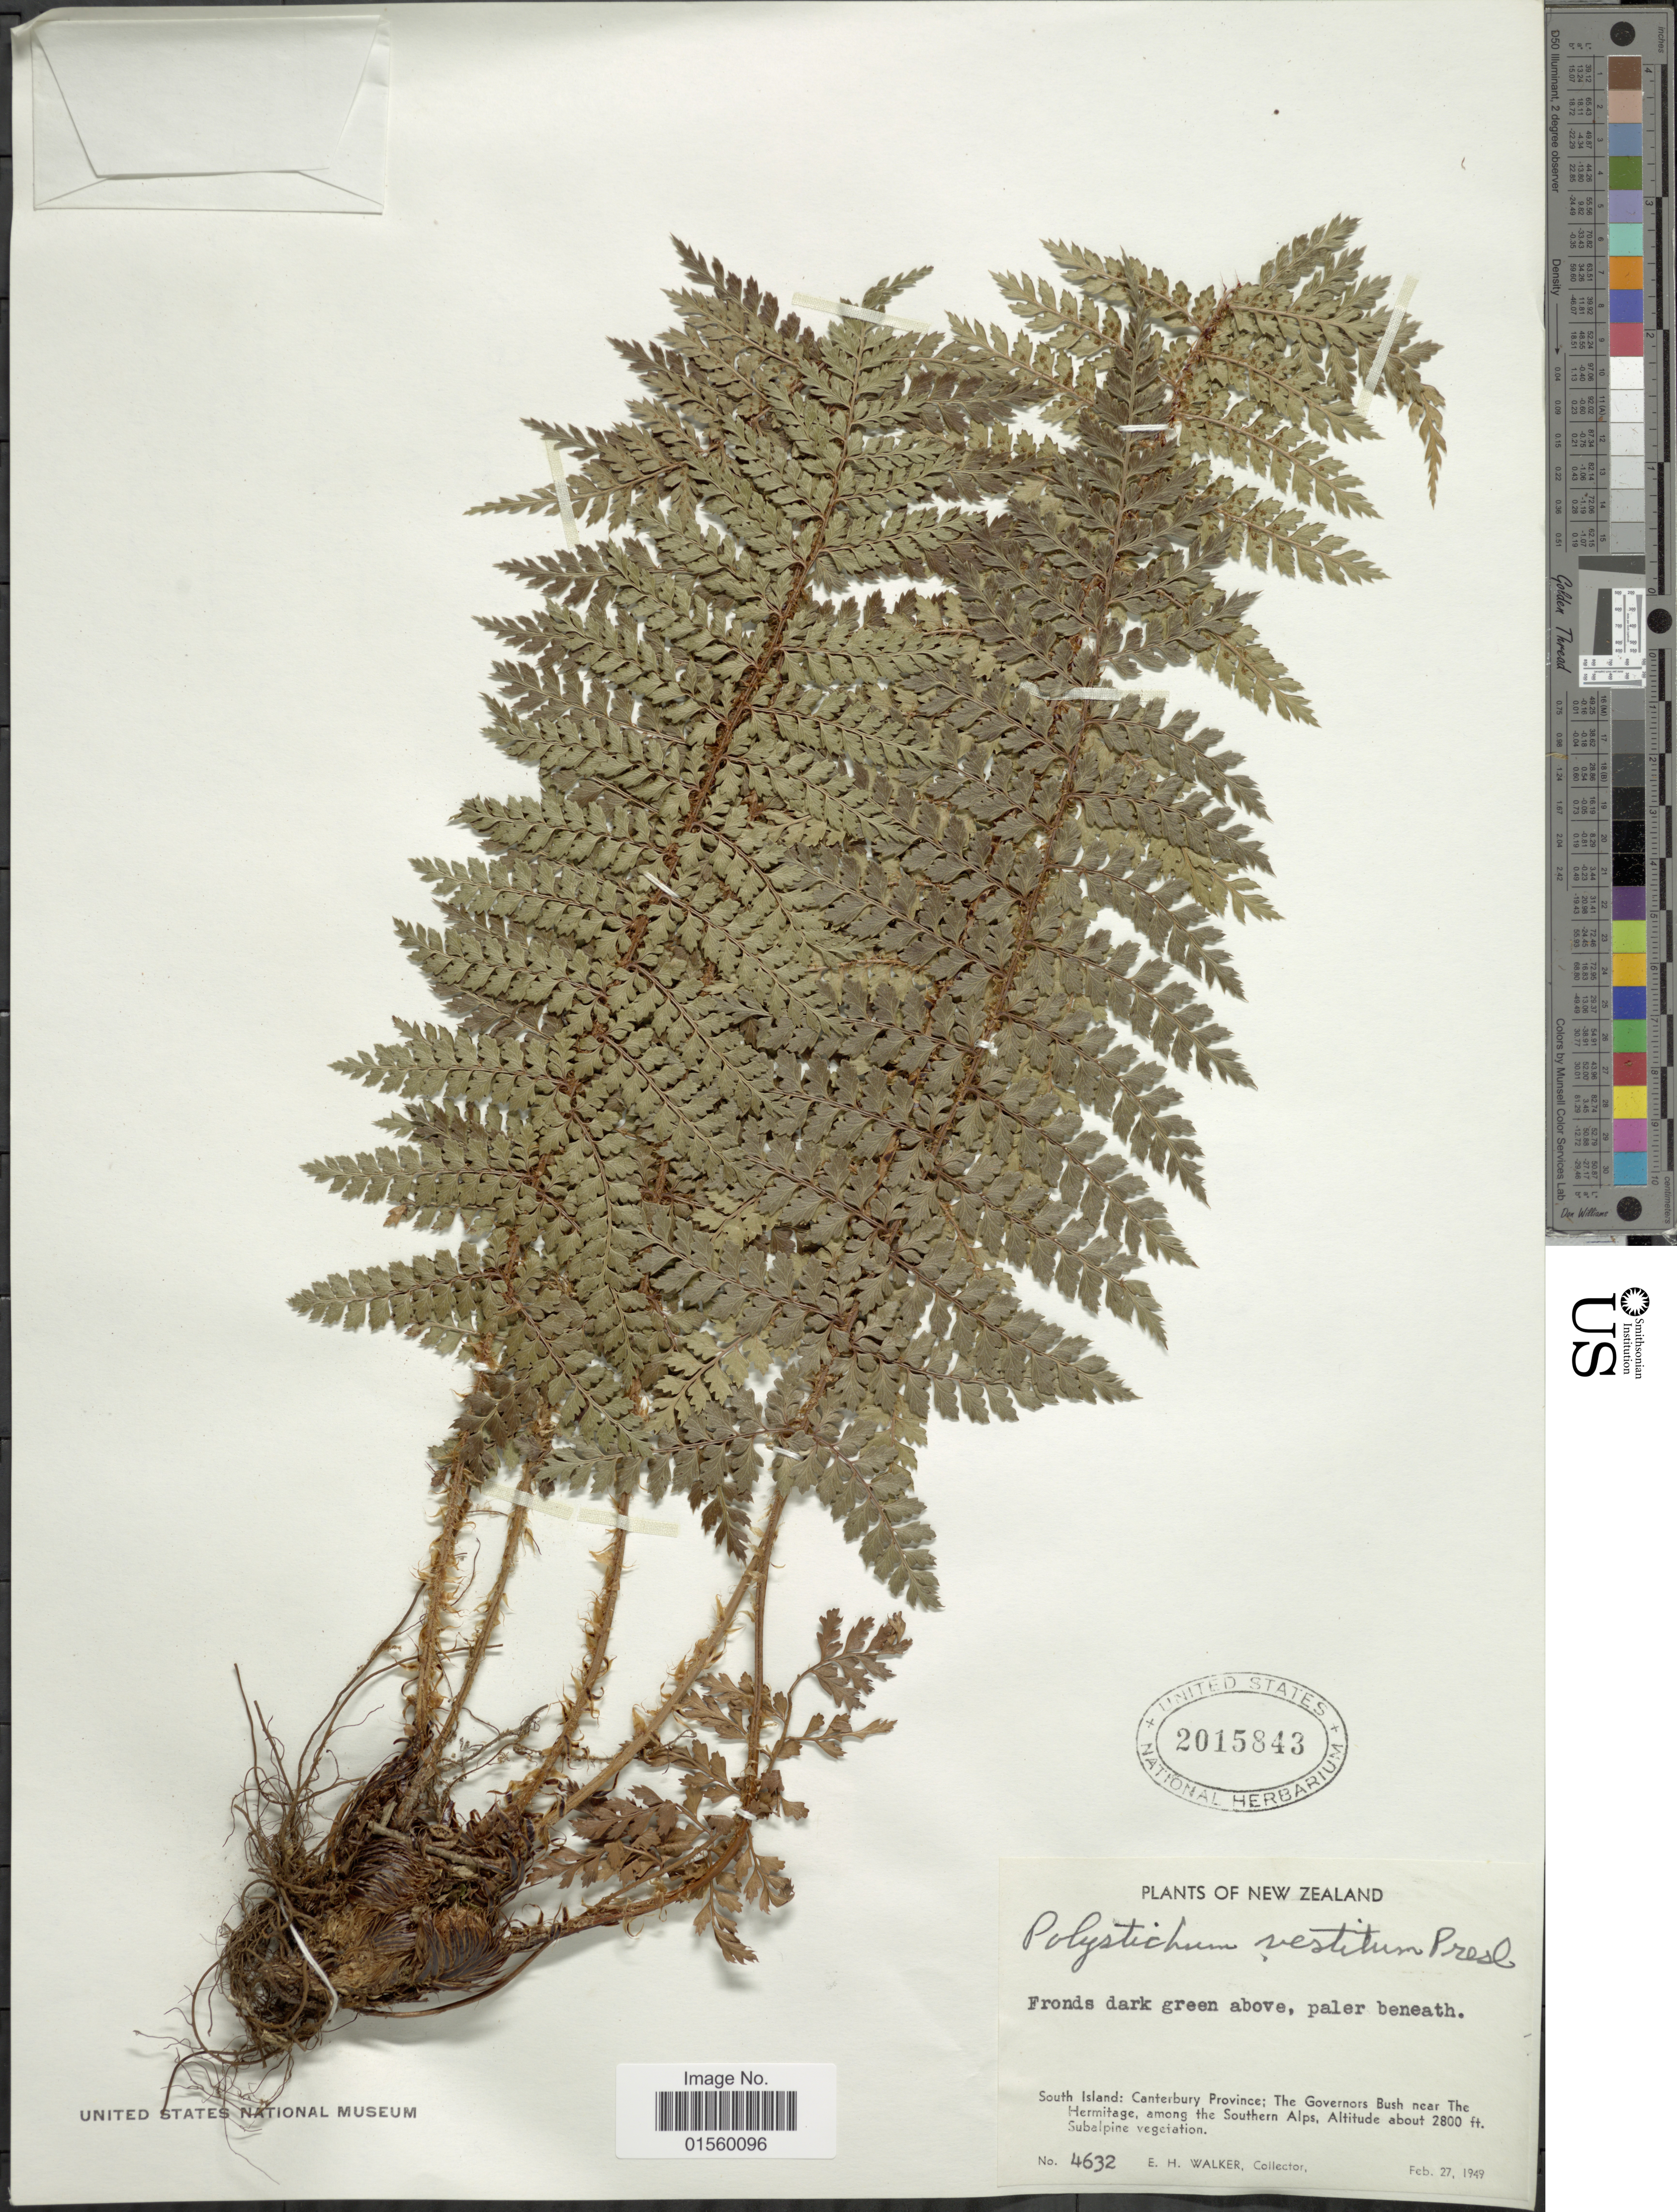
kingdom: Plantae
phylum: Tracheophyta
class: Polypodiopsida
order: Polypodiales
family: Dryopteridaceae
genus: Polystichum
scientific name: Polystichum vestitum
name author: (Sw.) C. Presl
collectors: E. H. Walker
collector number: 4632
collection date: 1949-02-27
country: New Zealand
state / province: Canterbury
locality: South Island: Canterbury Province: The Governors Bush and near The Hermitage, among the Southern Alps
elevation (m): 853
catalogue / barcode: US 2015843